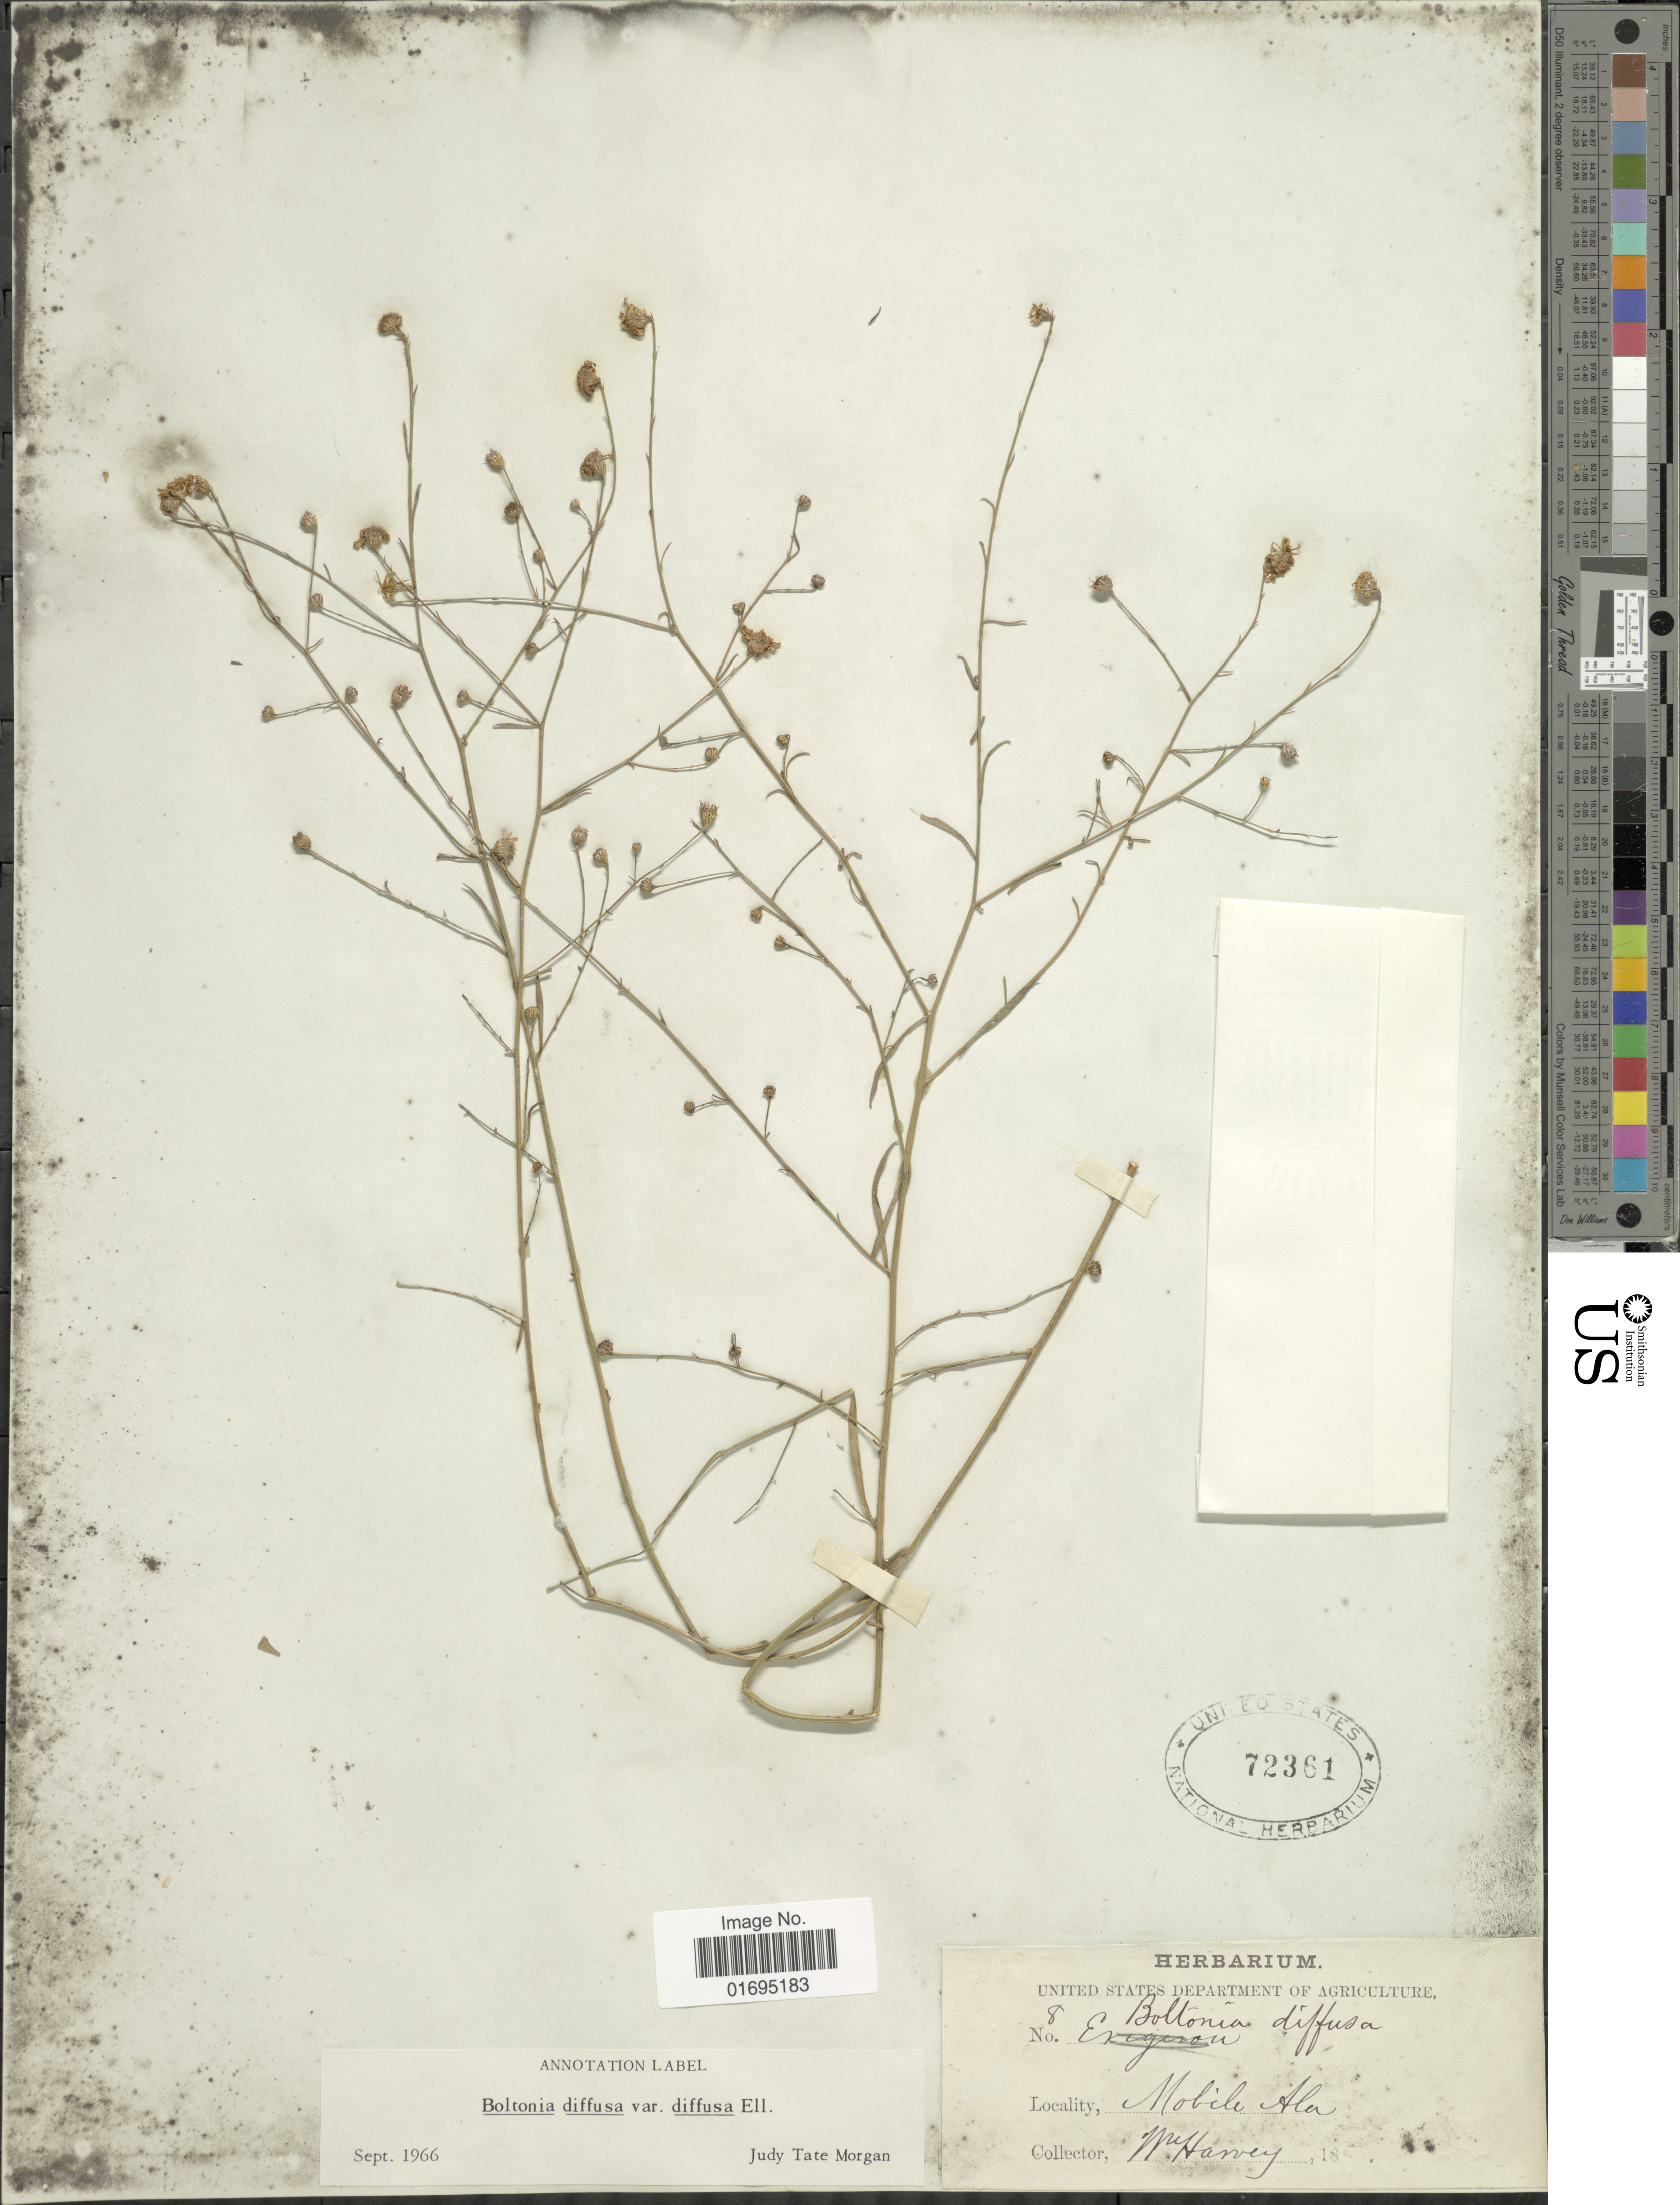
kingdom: Plantae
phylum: Tracheophyta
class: Magnoliopsida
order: Asterales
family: Asteraceae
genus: Boltonia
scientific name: Boltonia diffusa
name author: Elliott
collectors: M. Harvey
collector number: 8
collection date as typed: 18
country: United States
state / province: Alabama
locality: Mobile, Ala.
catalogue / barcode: US 72361